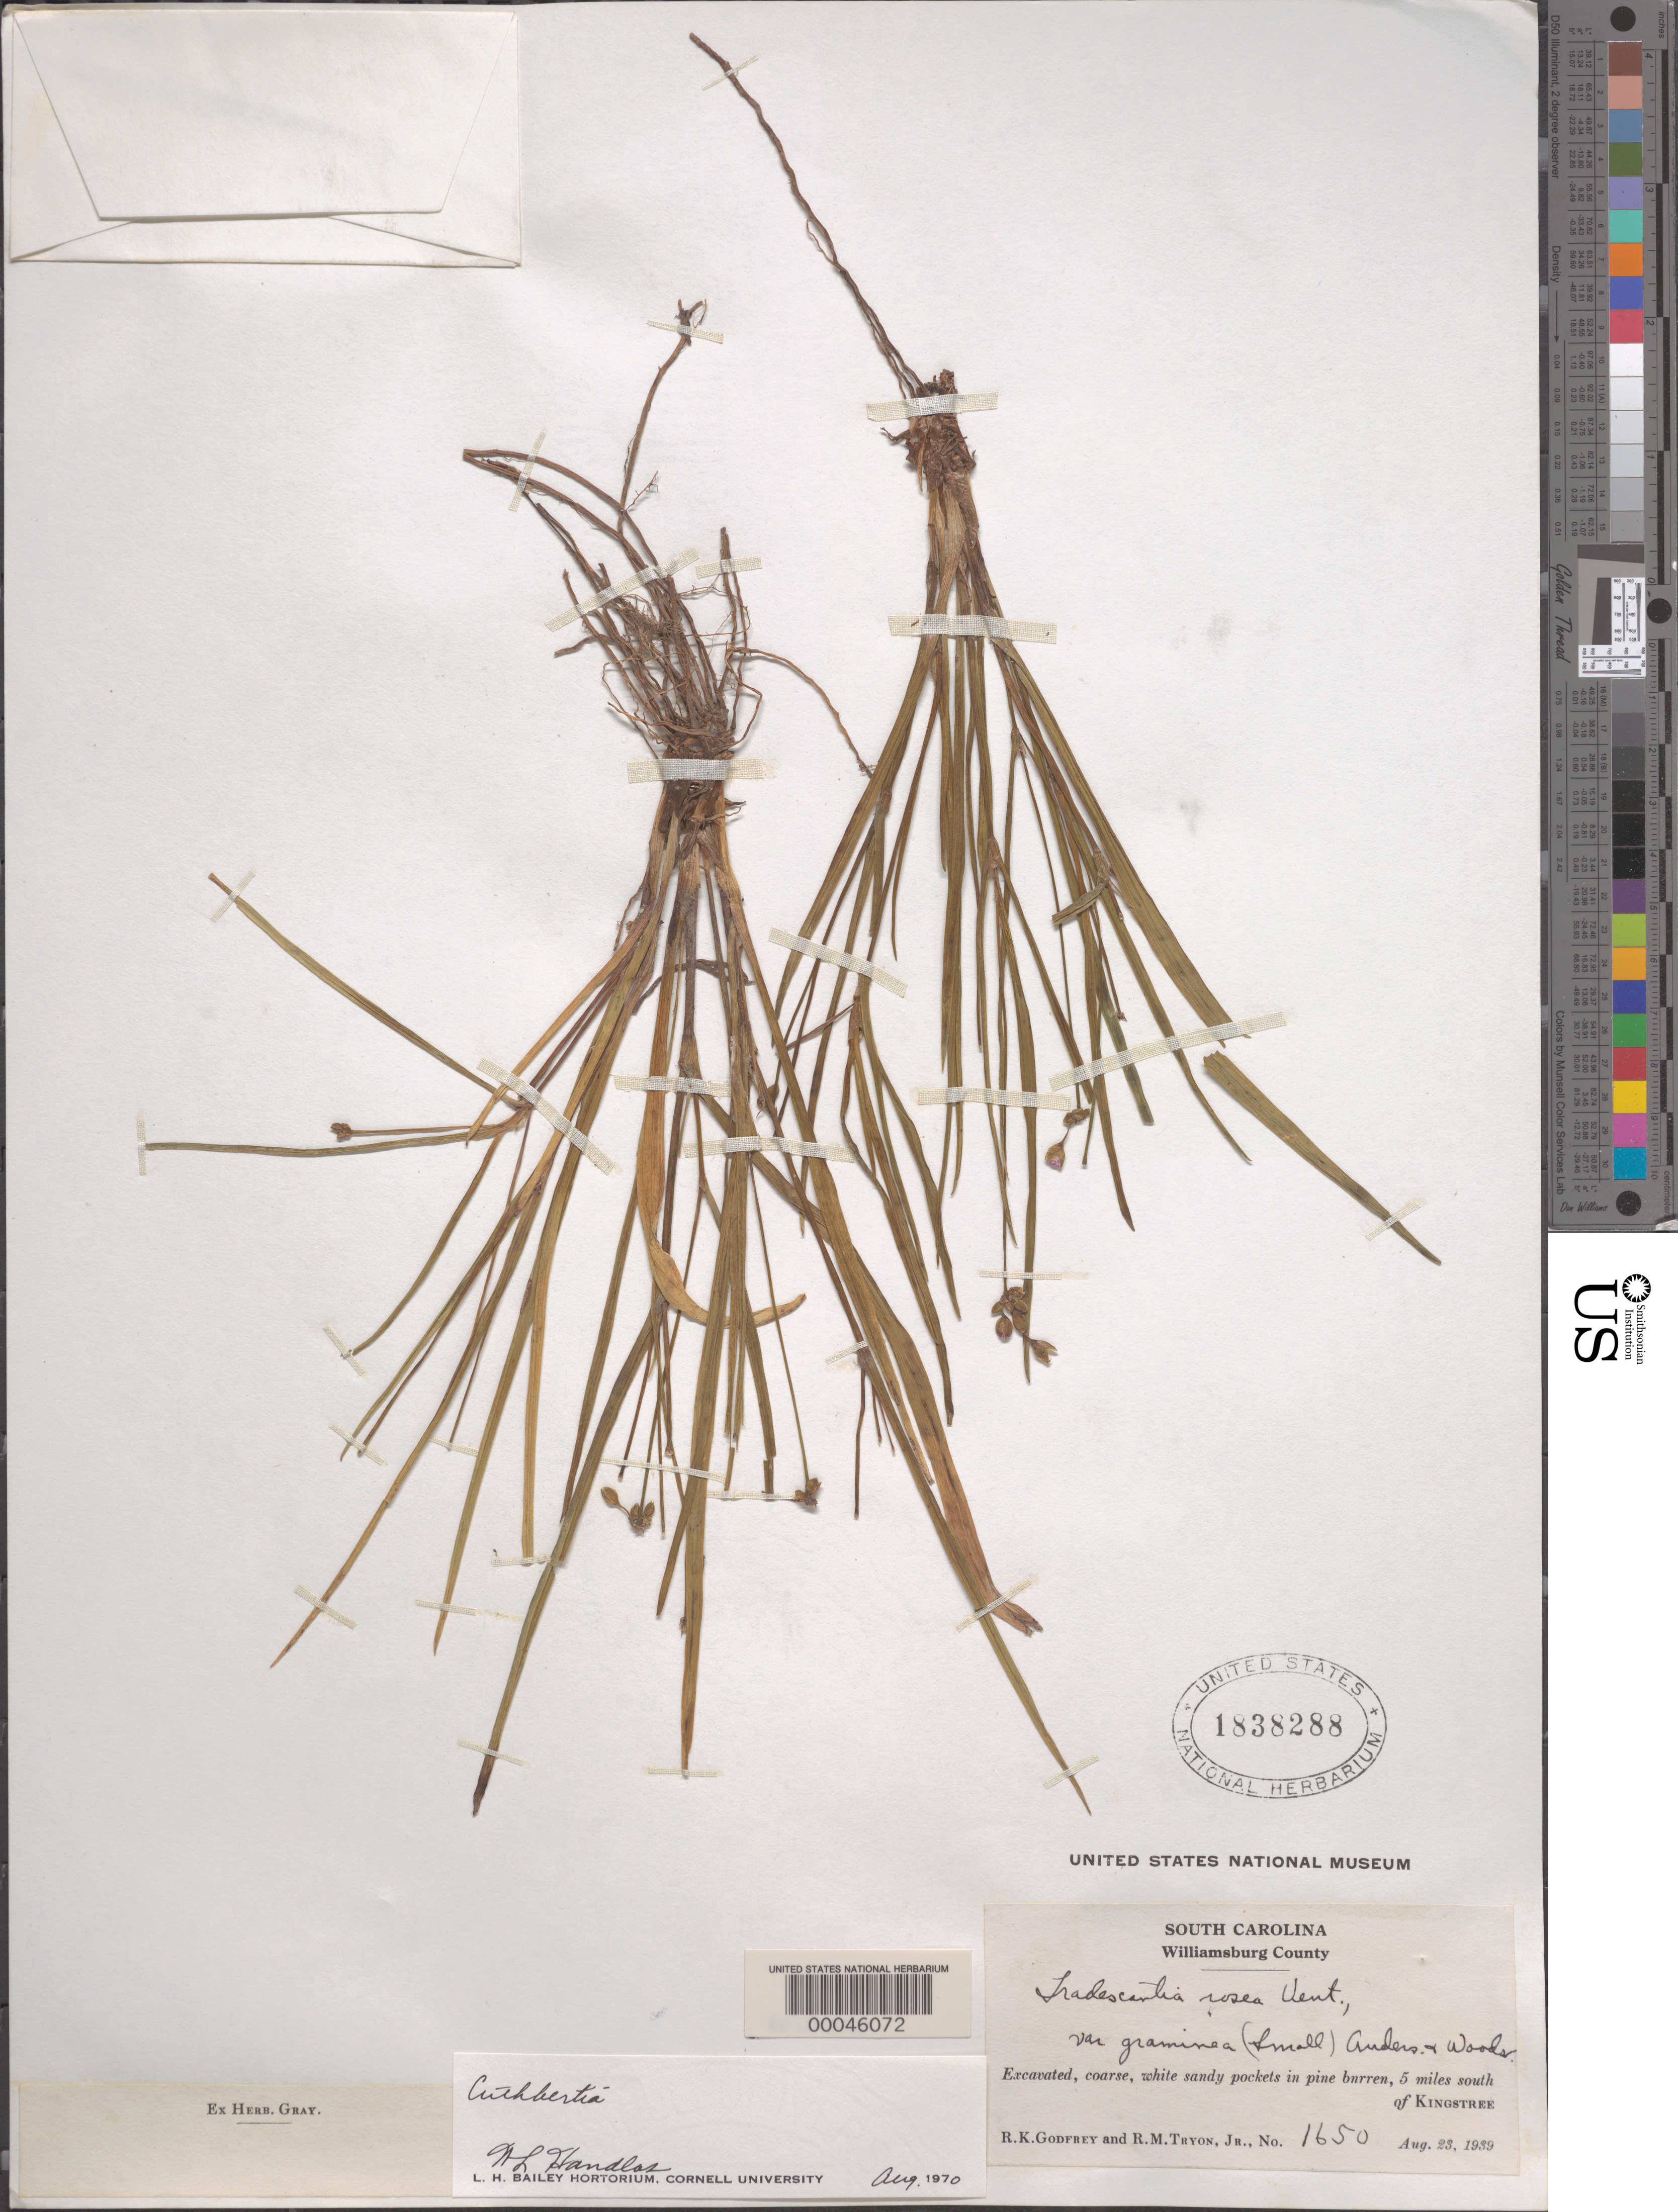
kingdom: Plantae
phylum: Tracheophyta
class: Liliopsida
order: Commelinales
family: Commelinaceae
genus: Cuthbertia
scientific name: Cuthbertia graminea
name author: Small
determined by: Strong, Mark T., (BOT), Smithsonian Institution - National Museum of Natural History (UNITED STATES)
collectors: R. K. Godfrey & R. M. Tryon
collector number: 1650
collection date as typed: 23 Aug 1939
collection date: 1939-08-23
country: United States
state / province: South Carolina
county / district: Williamsburg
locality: S of kingstree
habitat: Excavated sand pockets, pine barren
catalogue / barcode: US 1838288